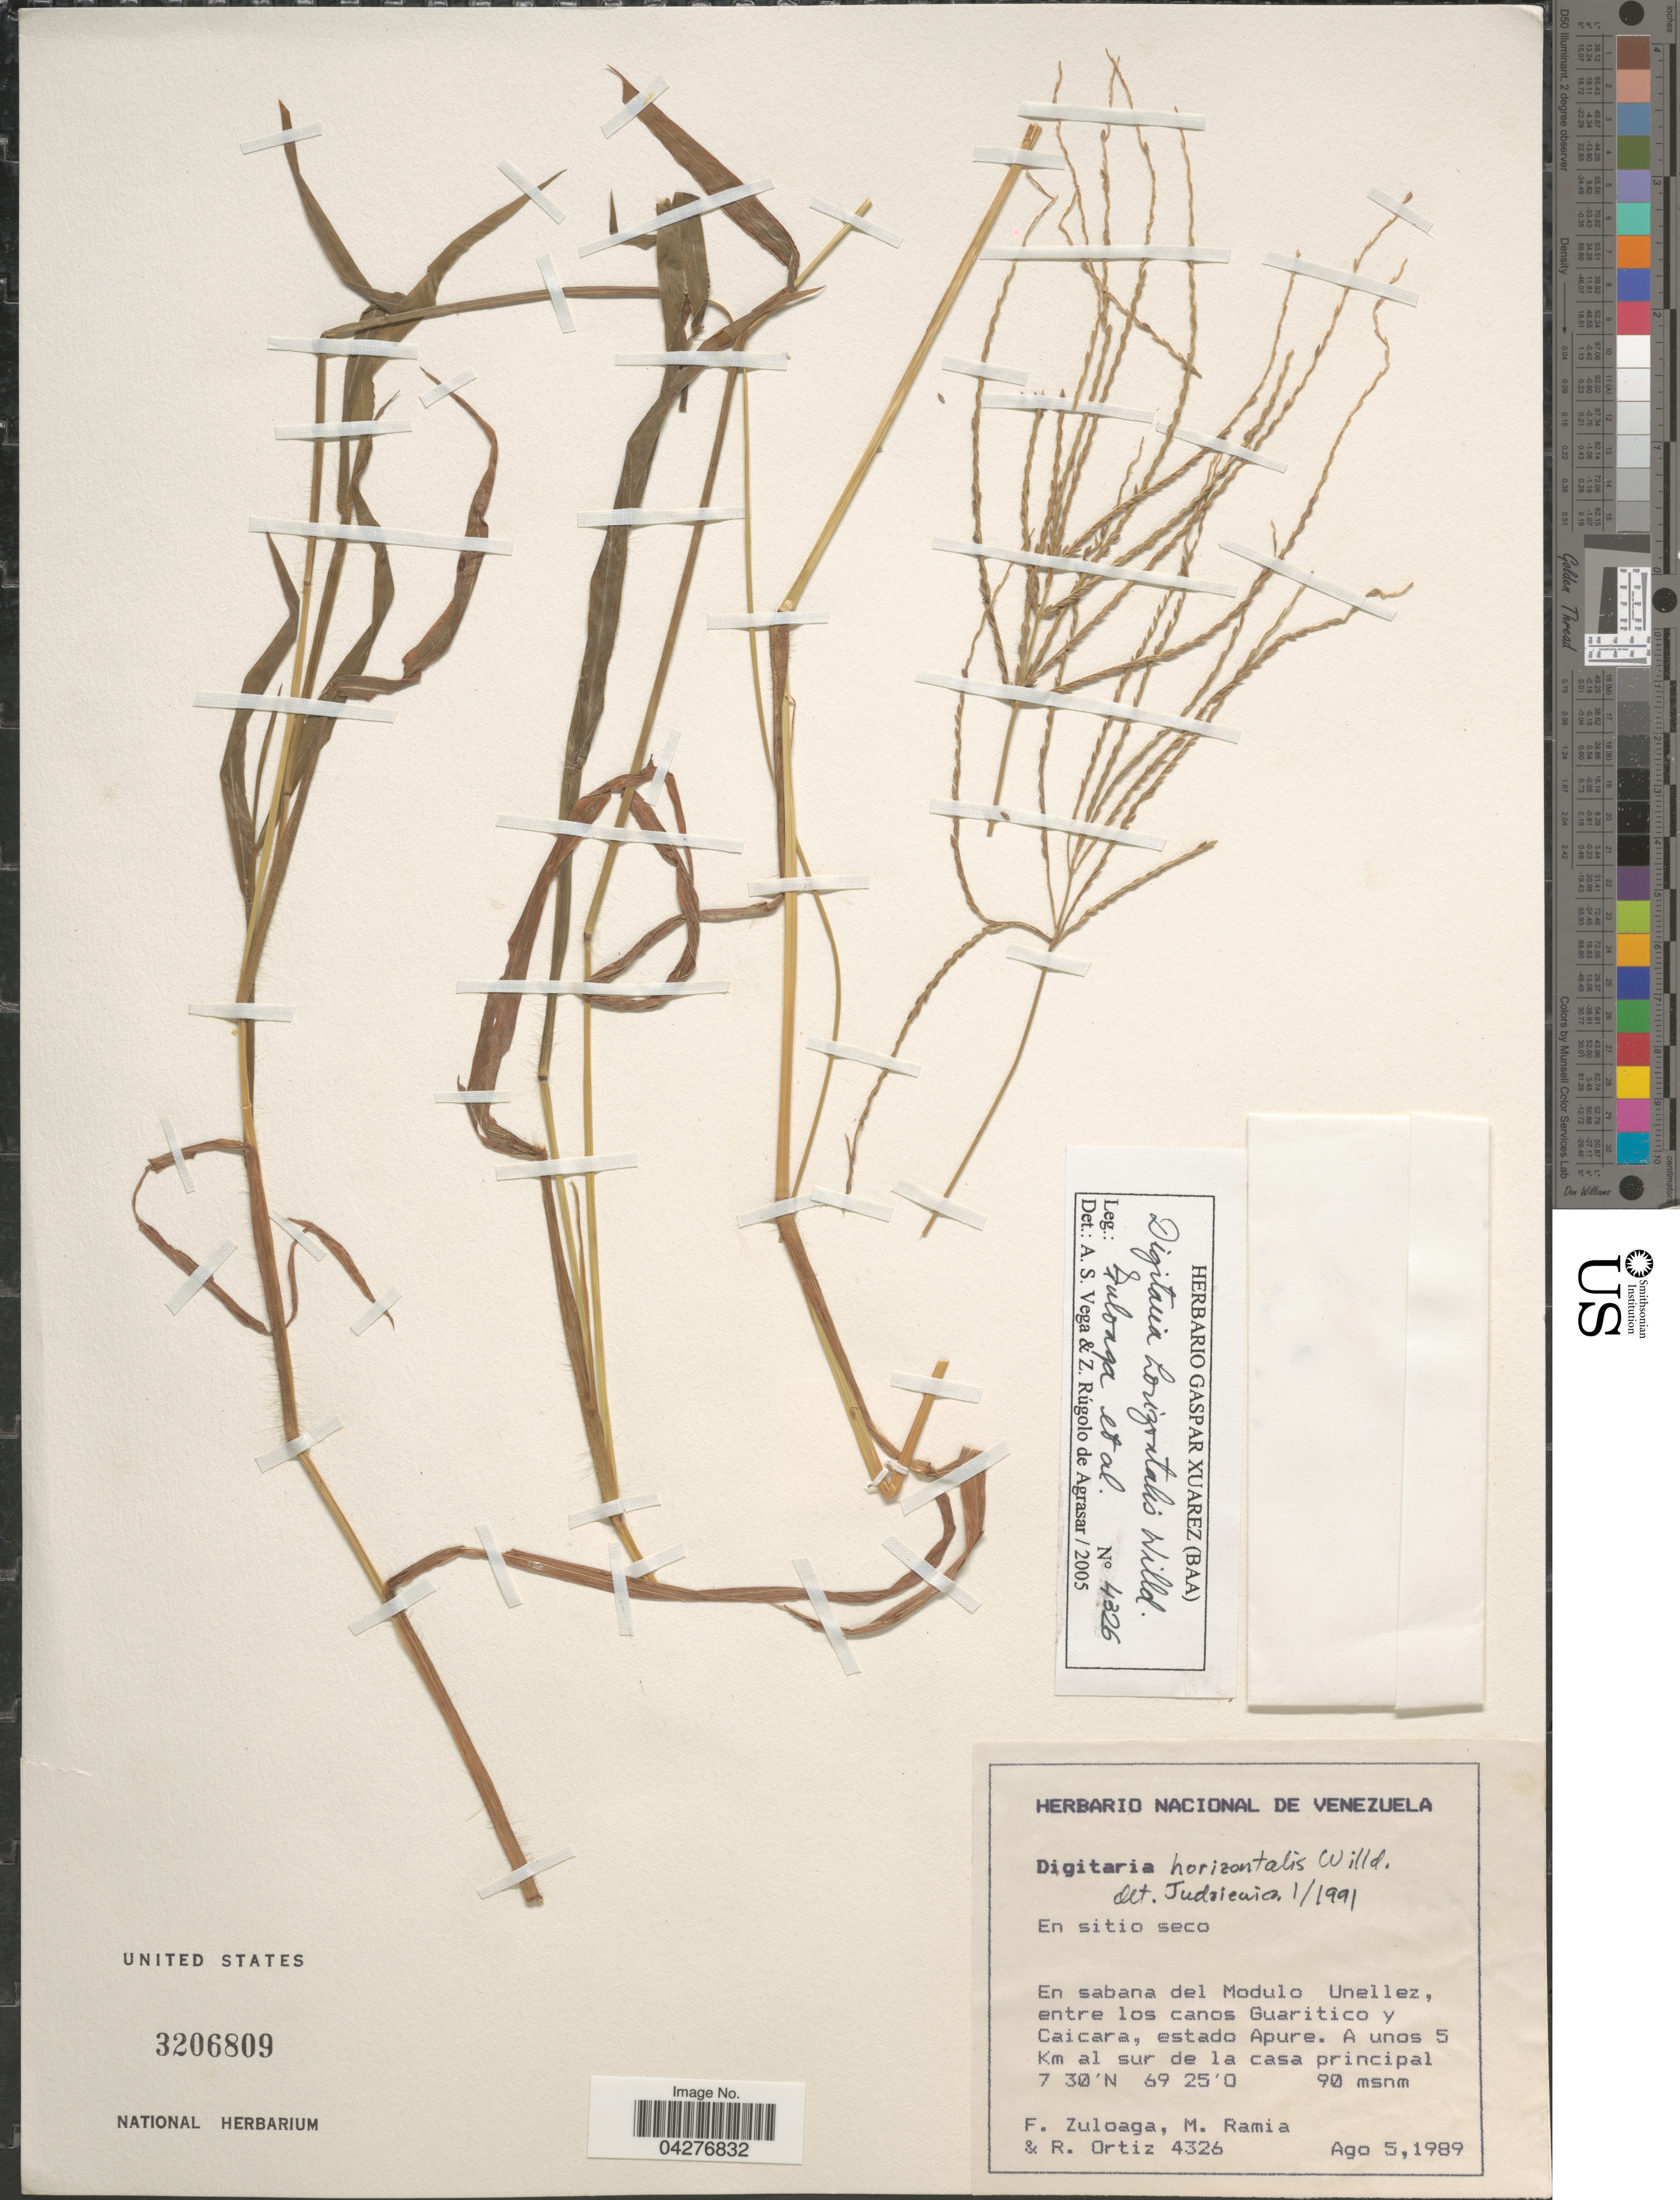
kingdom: Plantae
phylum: Tracheophyta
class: Liliopsida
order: Poales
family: Poaceae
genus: Digitaria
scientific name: Digitaria horizontalis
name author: Willd.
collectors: F. Zuloaga, M. Ramia & R. Ortiz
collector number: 4326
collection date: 1989-08-05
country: Venezuela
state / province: Apure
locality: En sitio seco. En sabana del Modulo Unellez, entre los canos Guaritico y Caicara, estado Apure. A unos 5 Km al sur de la casa principal.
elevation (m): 90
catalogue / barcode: US 3206809